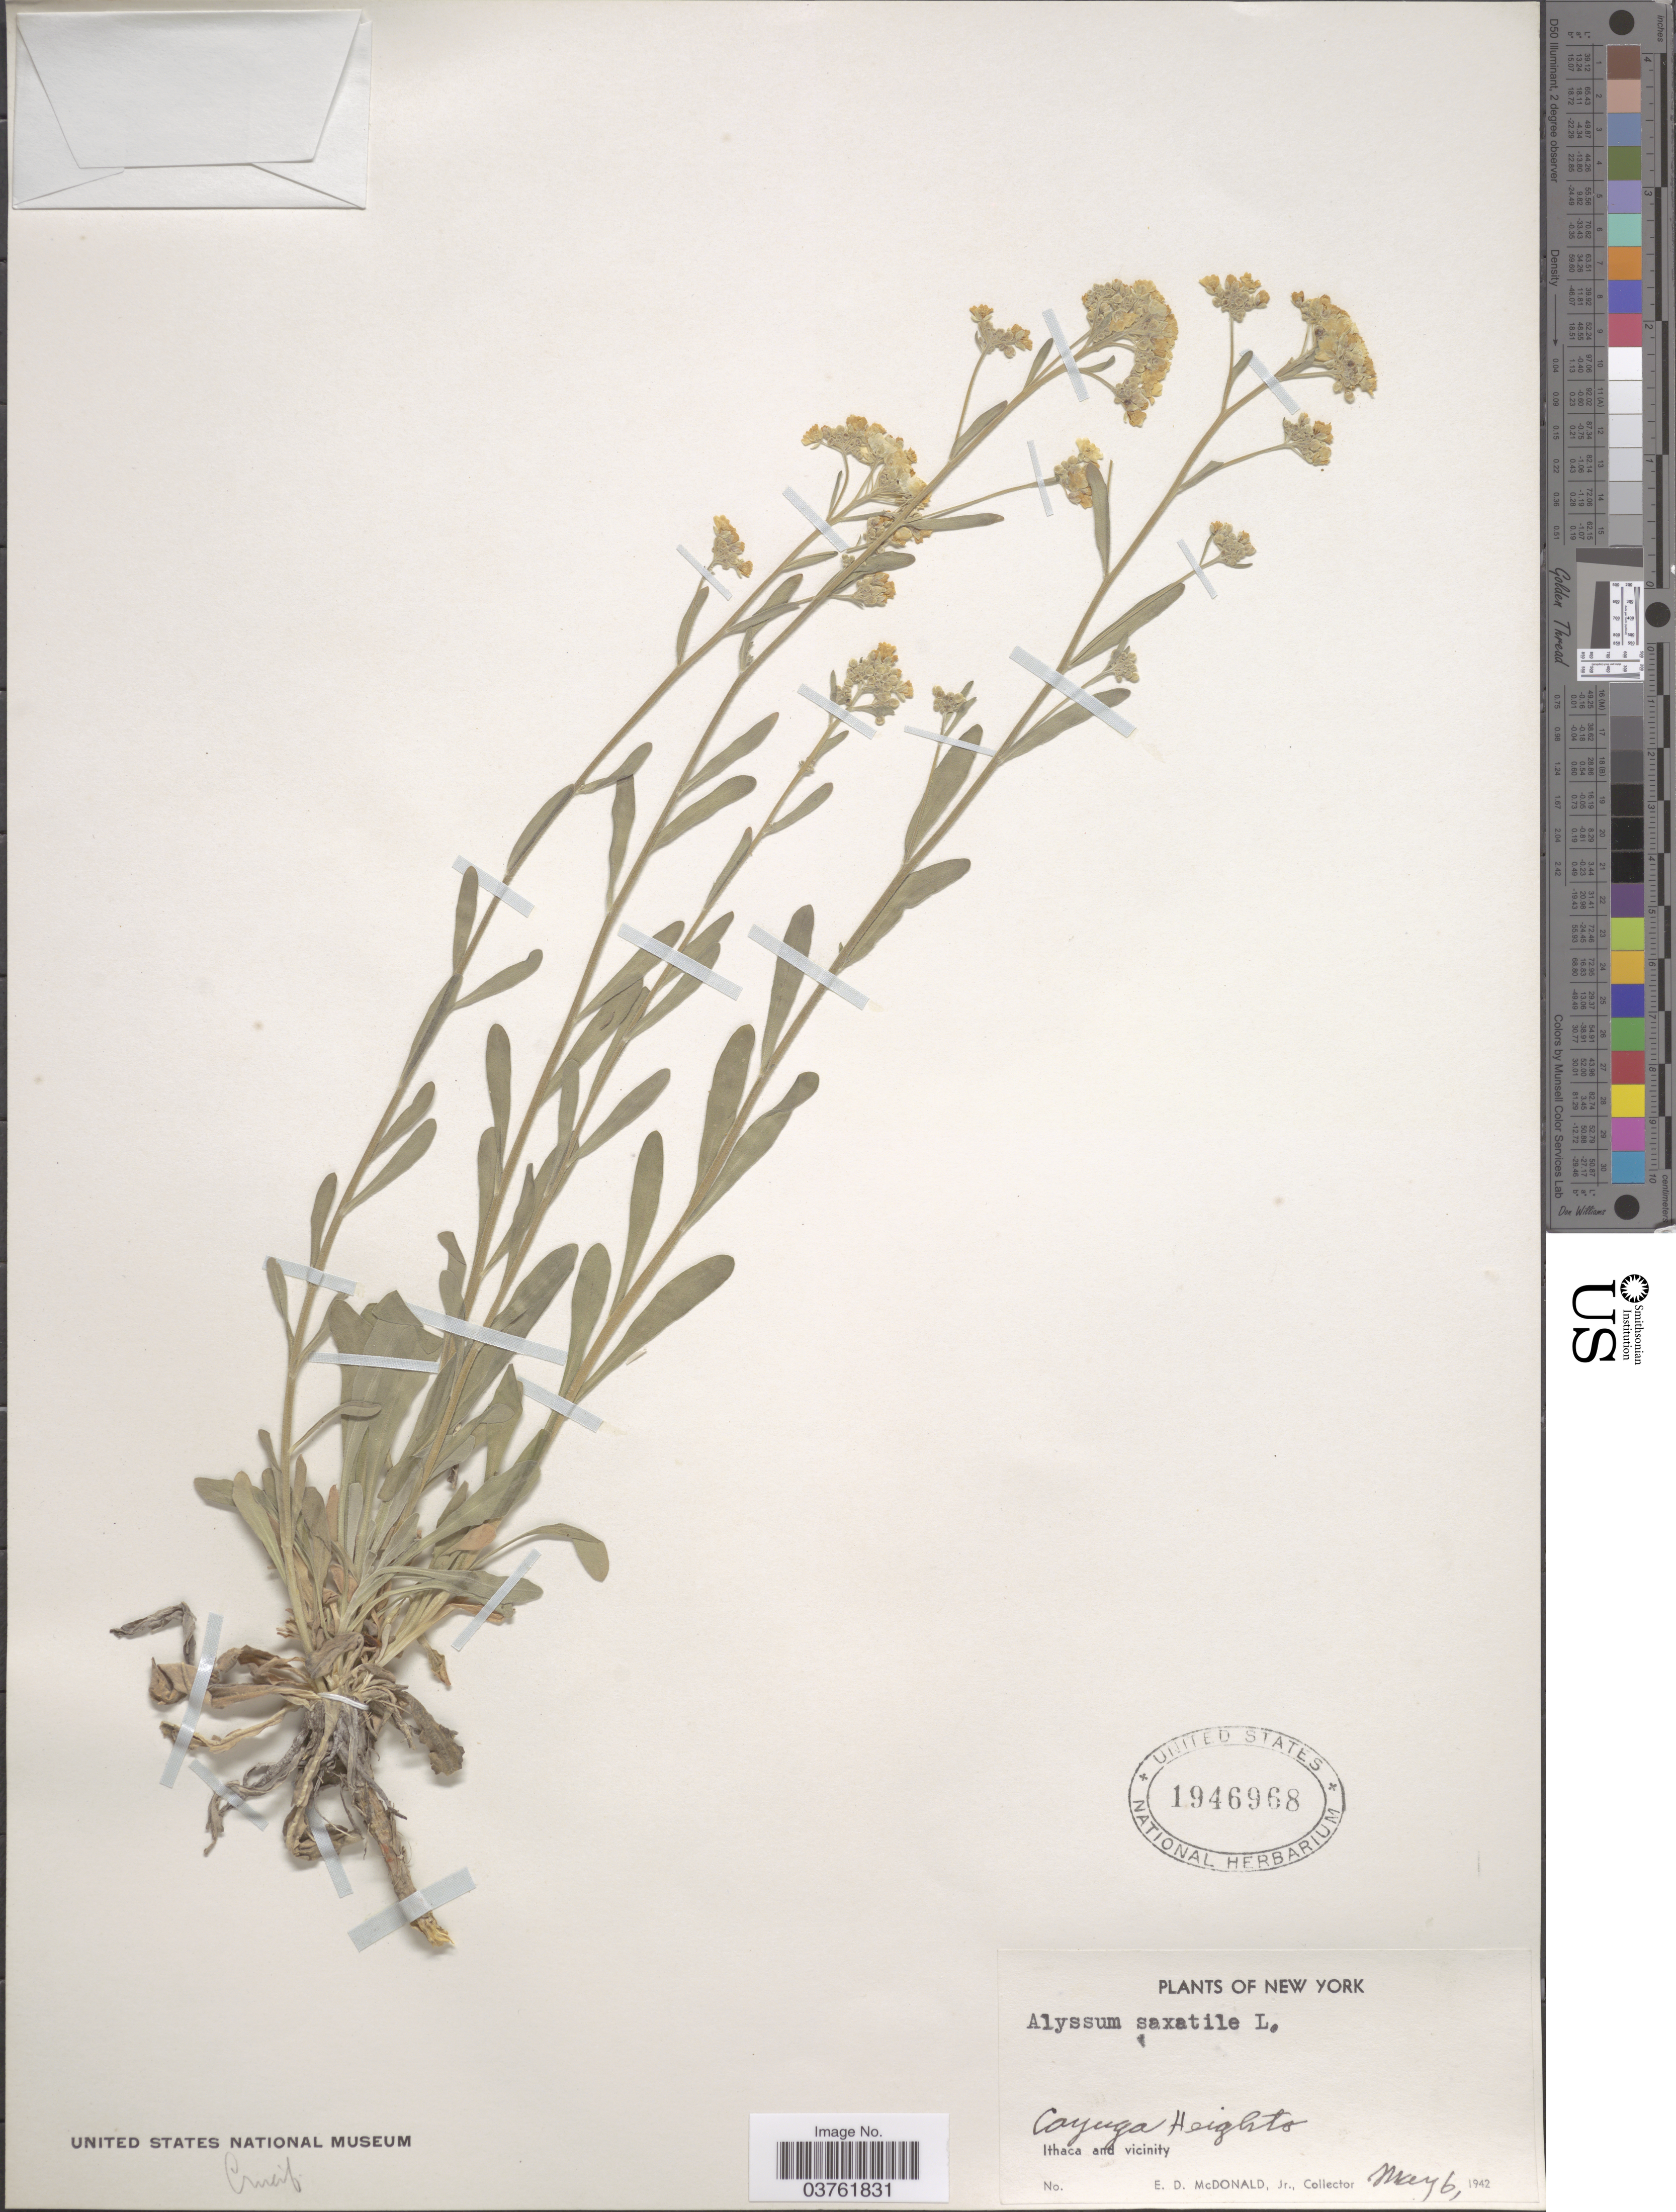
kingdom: Plantae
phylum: Tracheophyta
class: Magnoliopsida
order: Brassicales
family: Brassicaceae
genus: Alyssum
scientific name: Alyssum saxatile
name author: L.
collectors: E. D. McDonald Jr.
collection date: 1942-05-06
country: United States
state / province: New York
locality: Cayuga Heights. Ithaca and vicinity.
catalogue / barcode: US 1946968